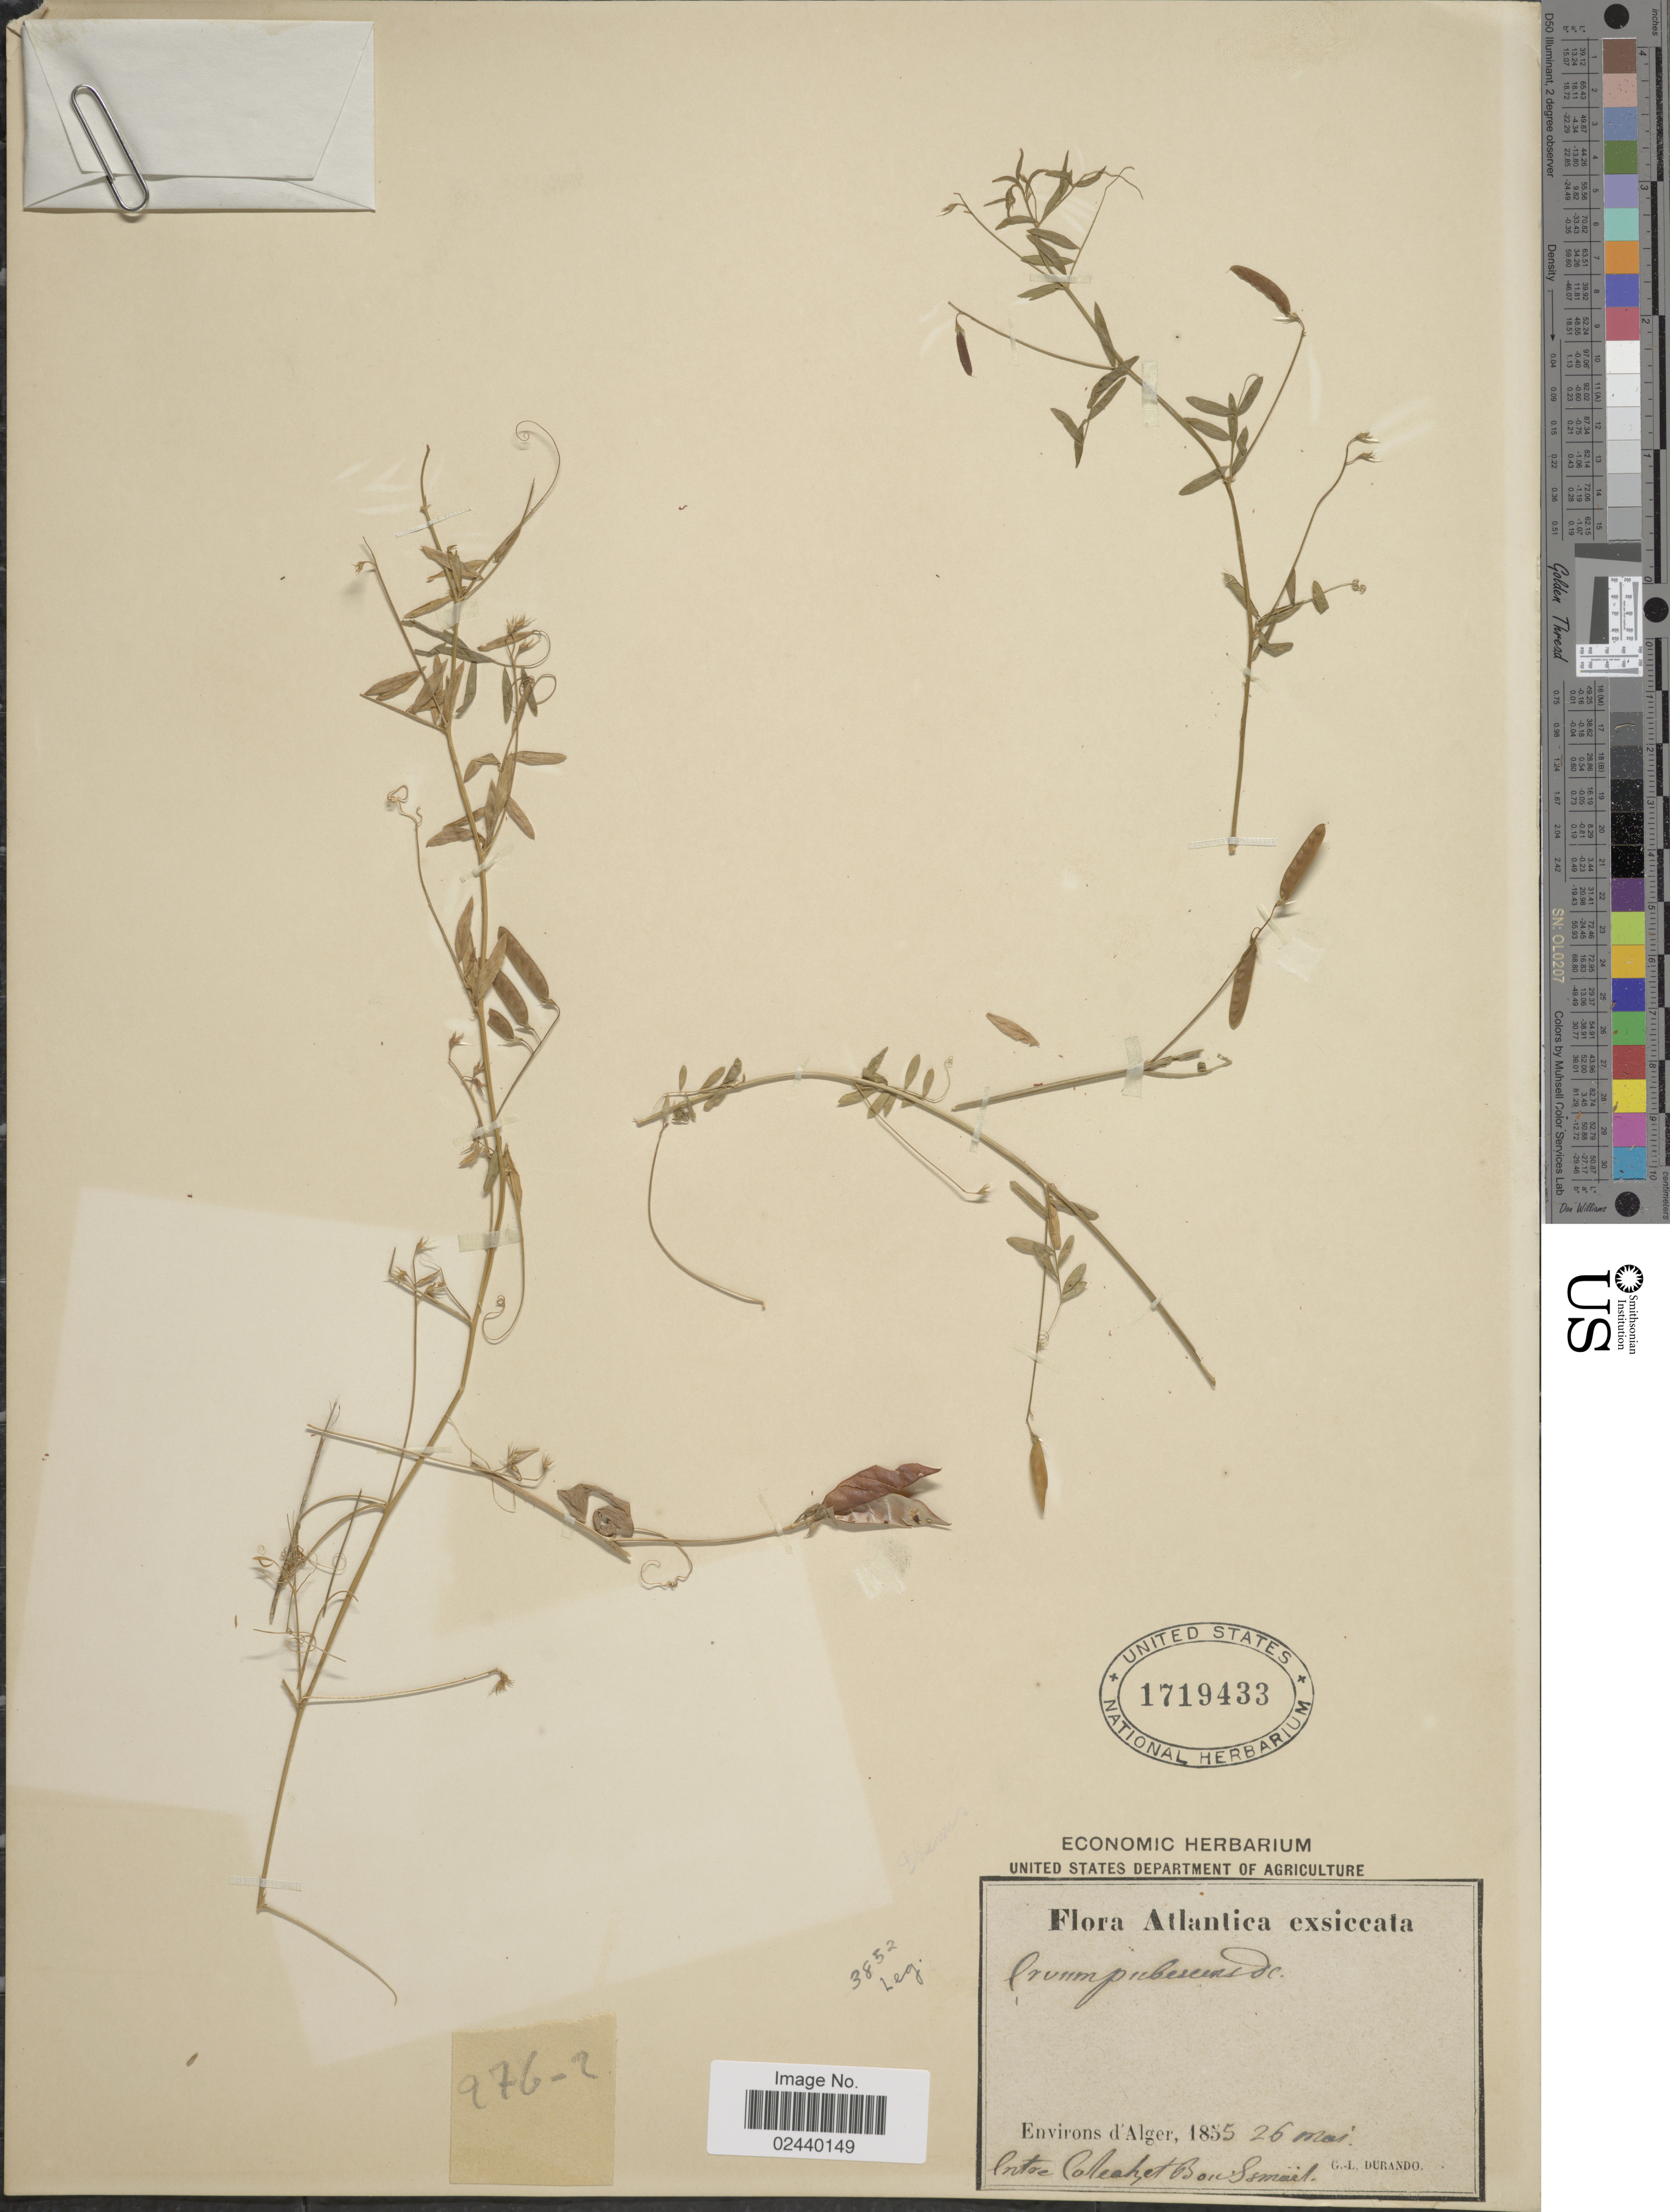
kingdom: Plantae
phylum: Tracheophyta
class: Magnoliopsida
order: Fabales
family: Fabaceae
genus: Vicia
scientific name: Vicia pubescens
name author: (DC.) Link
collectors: G. Durando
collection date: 1855-05-26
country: Algeria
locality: Environs d'Alger, Atlantica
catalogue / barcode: US 1719433